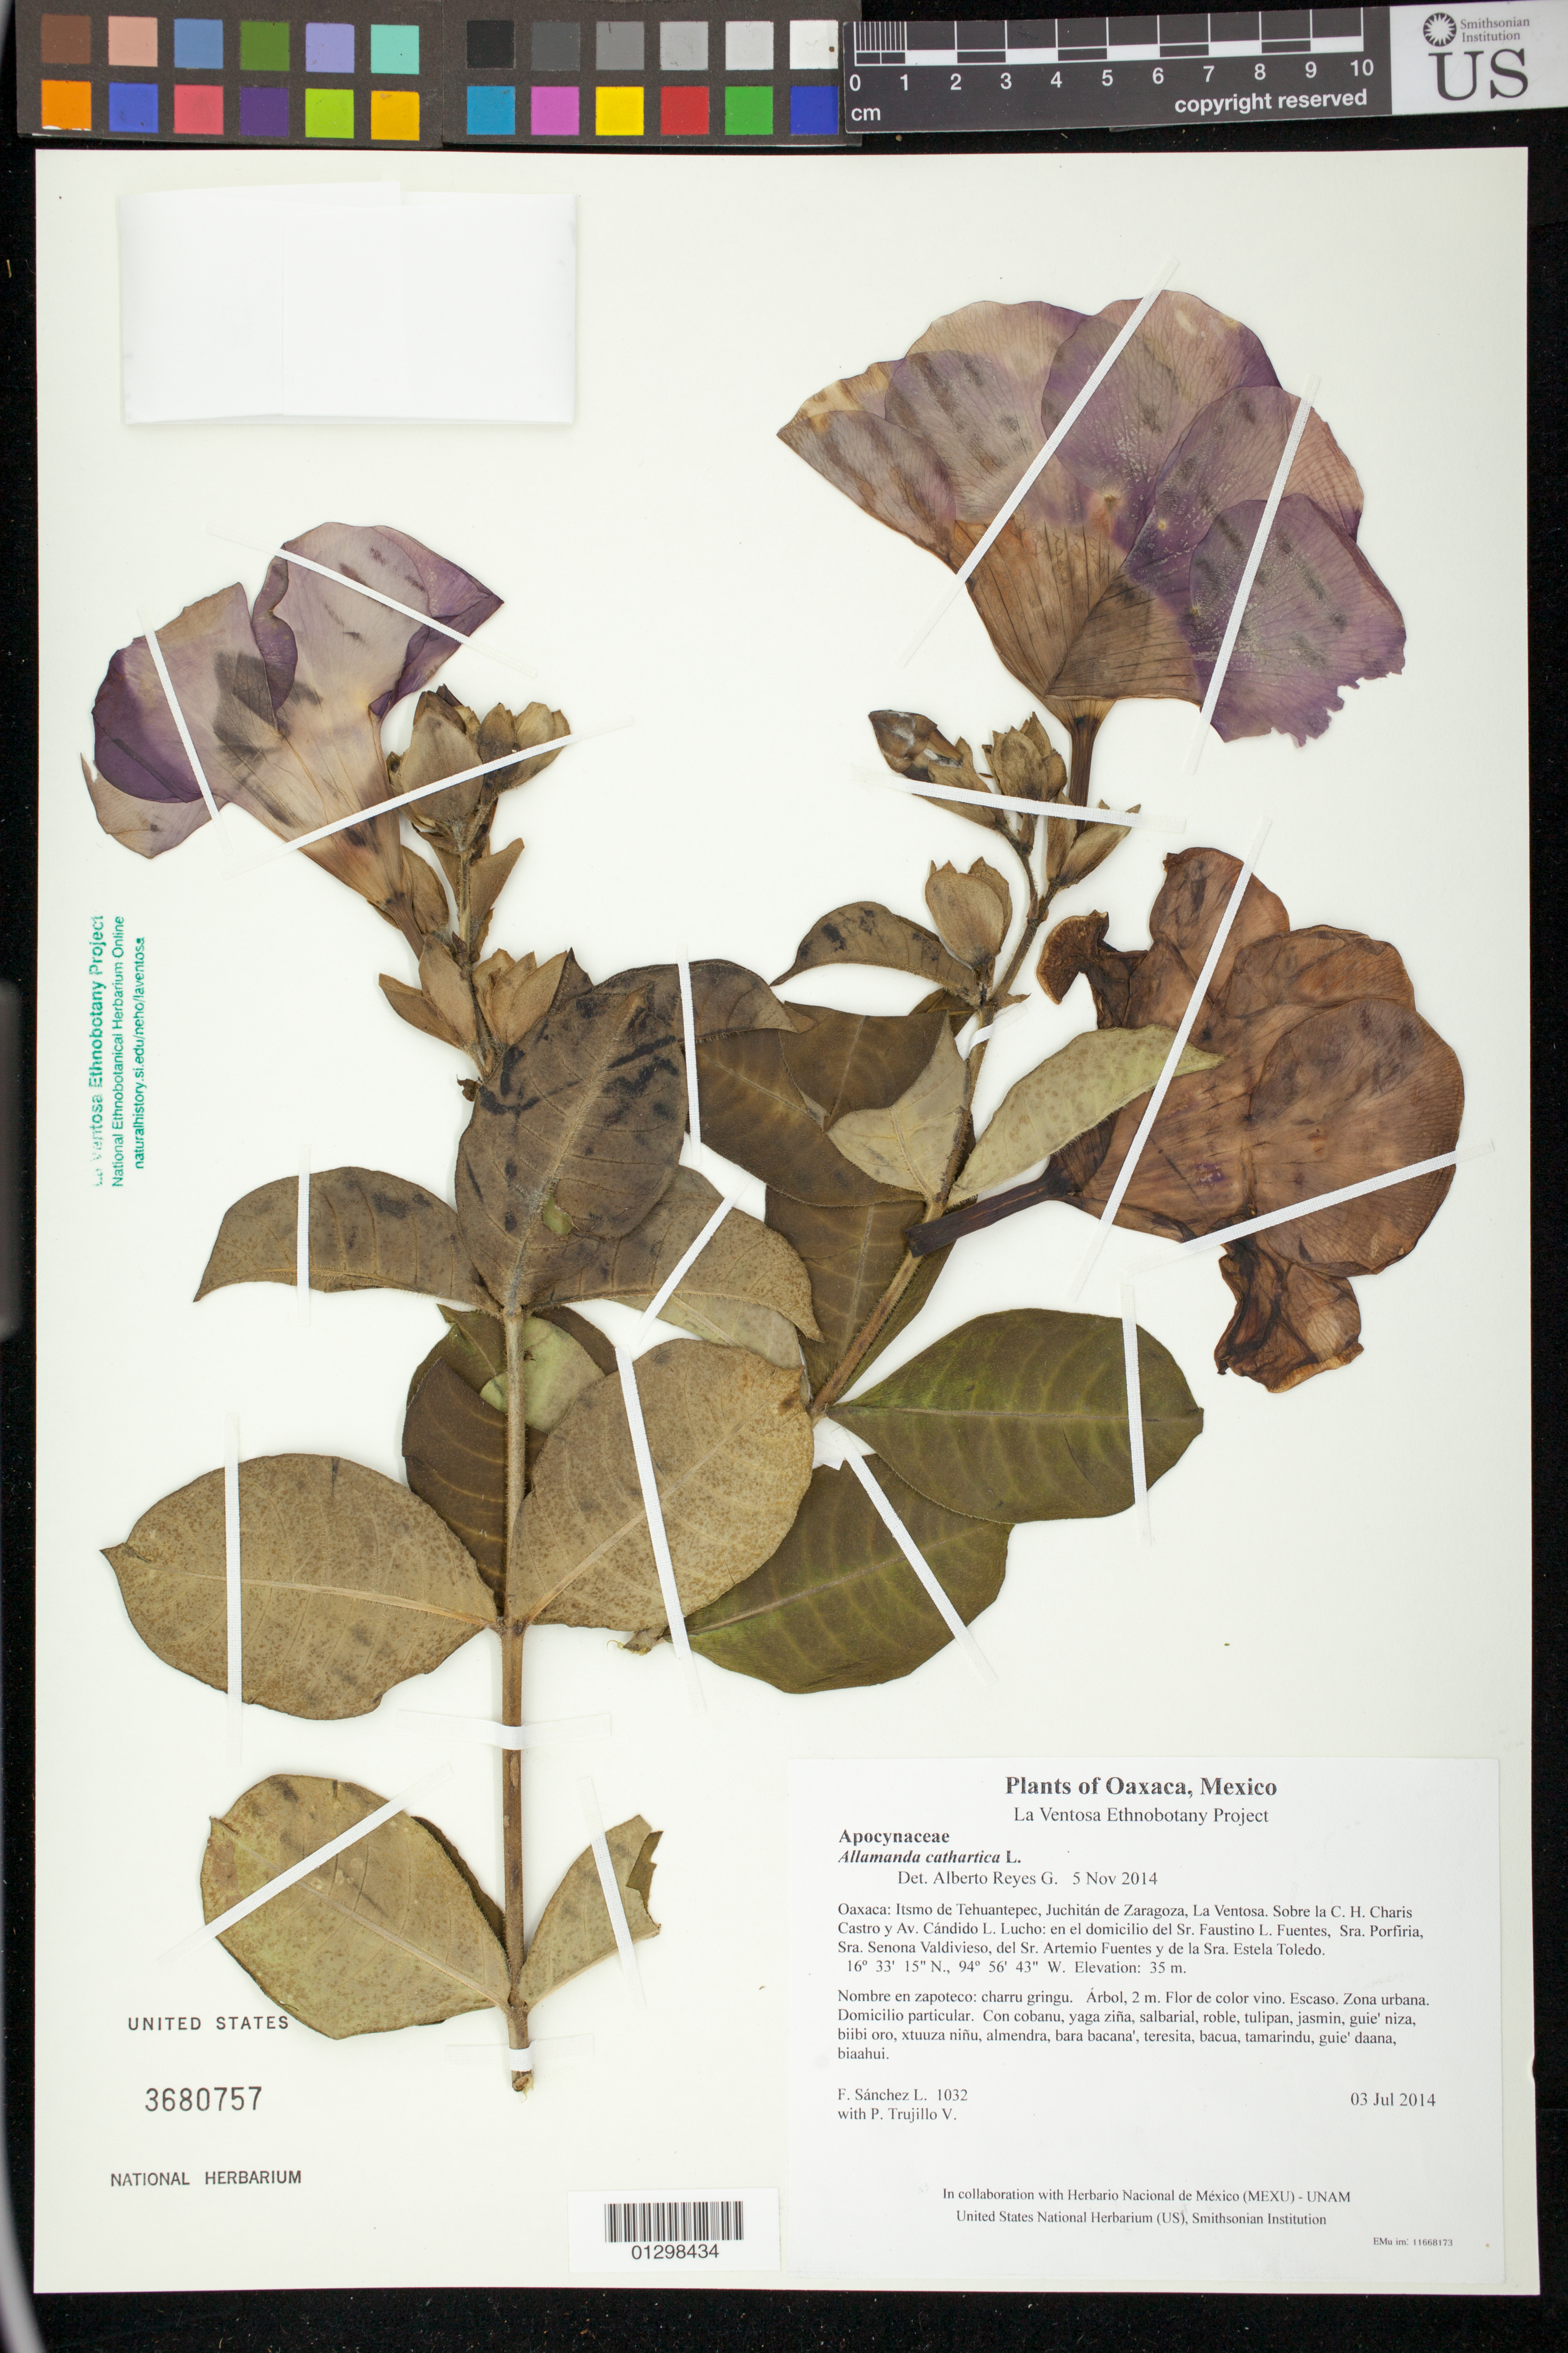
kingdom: Plantae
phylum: Tracheophyta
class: Magnoliopsida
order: Gentianales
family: Apocynaceae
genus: Allamanda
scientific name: Allamanda cathartica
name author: L.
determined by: Reyes García, A.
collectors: F. Sánchez L. & P. Trujillo V.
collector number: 1032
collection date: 2014-07-03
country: Mexico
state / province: Oaxaca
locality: Itsmo de Tehuantepec, Juchitán de Zaragoza, La Ventosa. Sobre la C. H. Charis Castro y Av. Cándido L. Lucho: en el domicilio del Sr. Faustino L. Fuentes, Sra. Porfiria, Sra. Senona Valdivieso, del Sr. Artemio Fuentes y de la Sra. Estela Toledo.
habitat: Zona urbana. Domicilio particular.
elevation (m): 35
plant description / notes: JEBOT, MEXU, US; Yaga. 2 m. Guie' naxiña' nacahui. Huaxie'.; charro gringo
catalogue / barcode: US 3680757